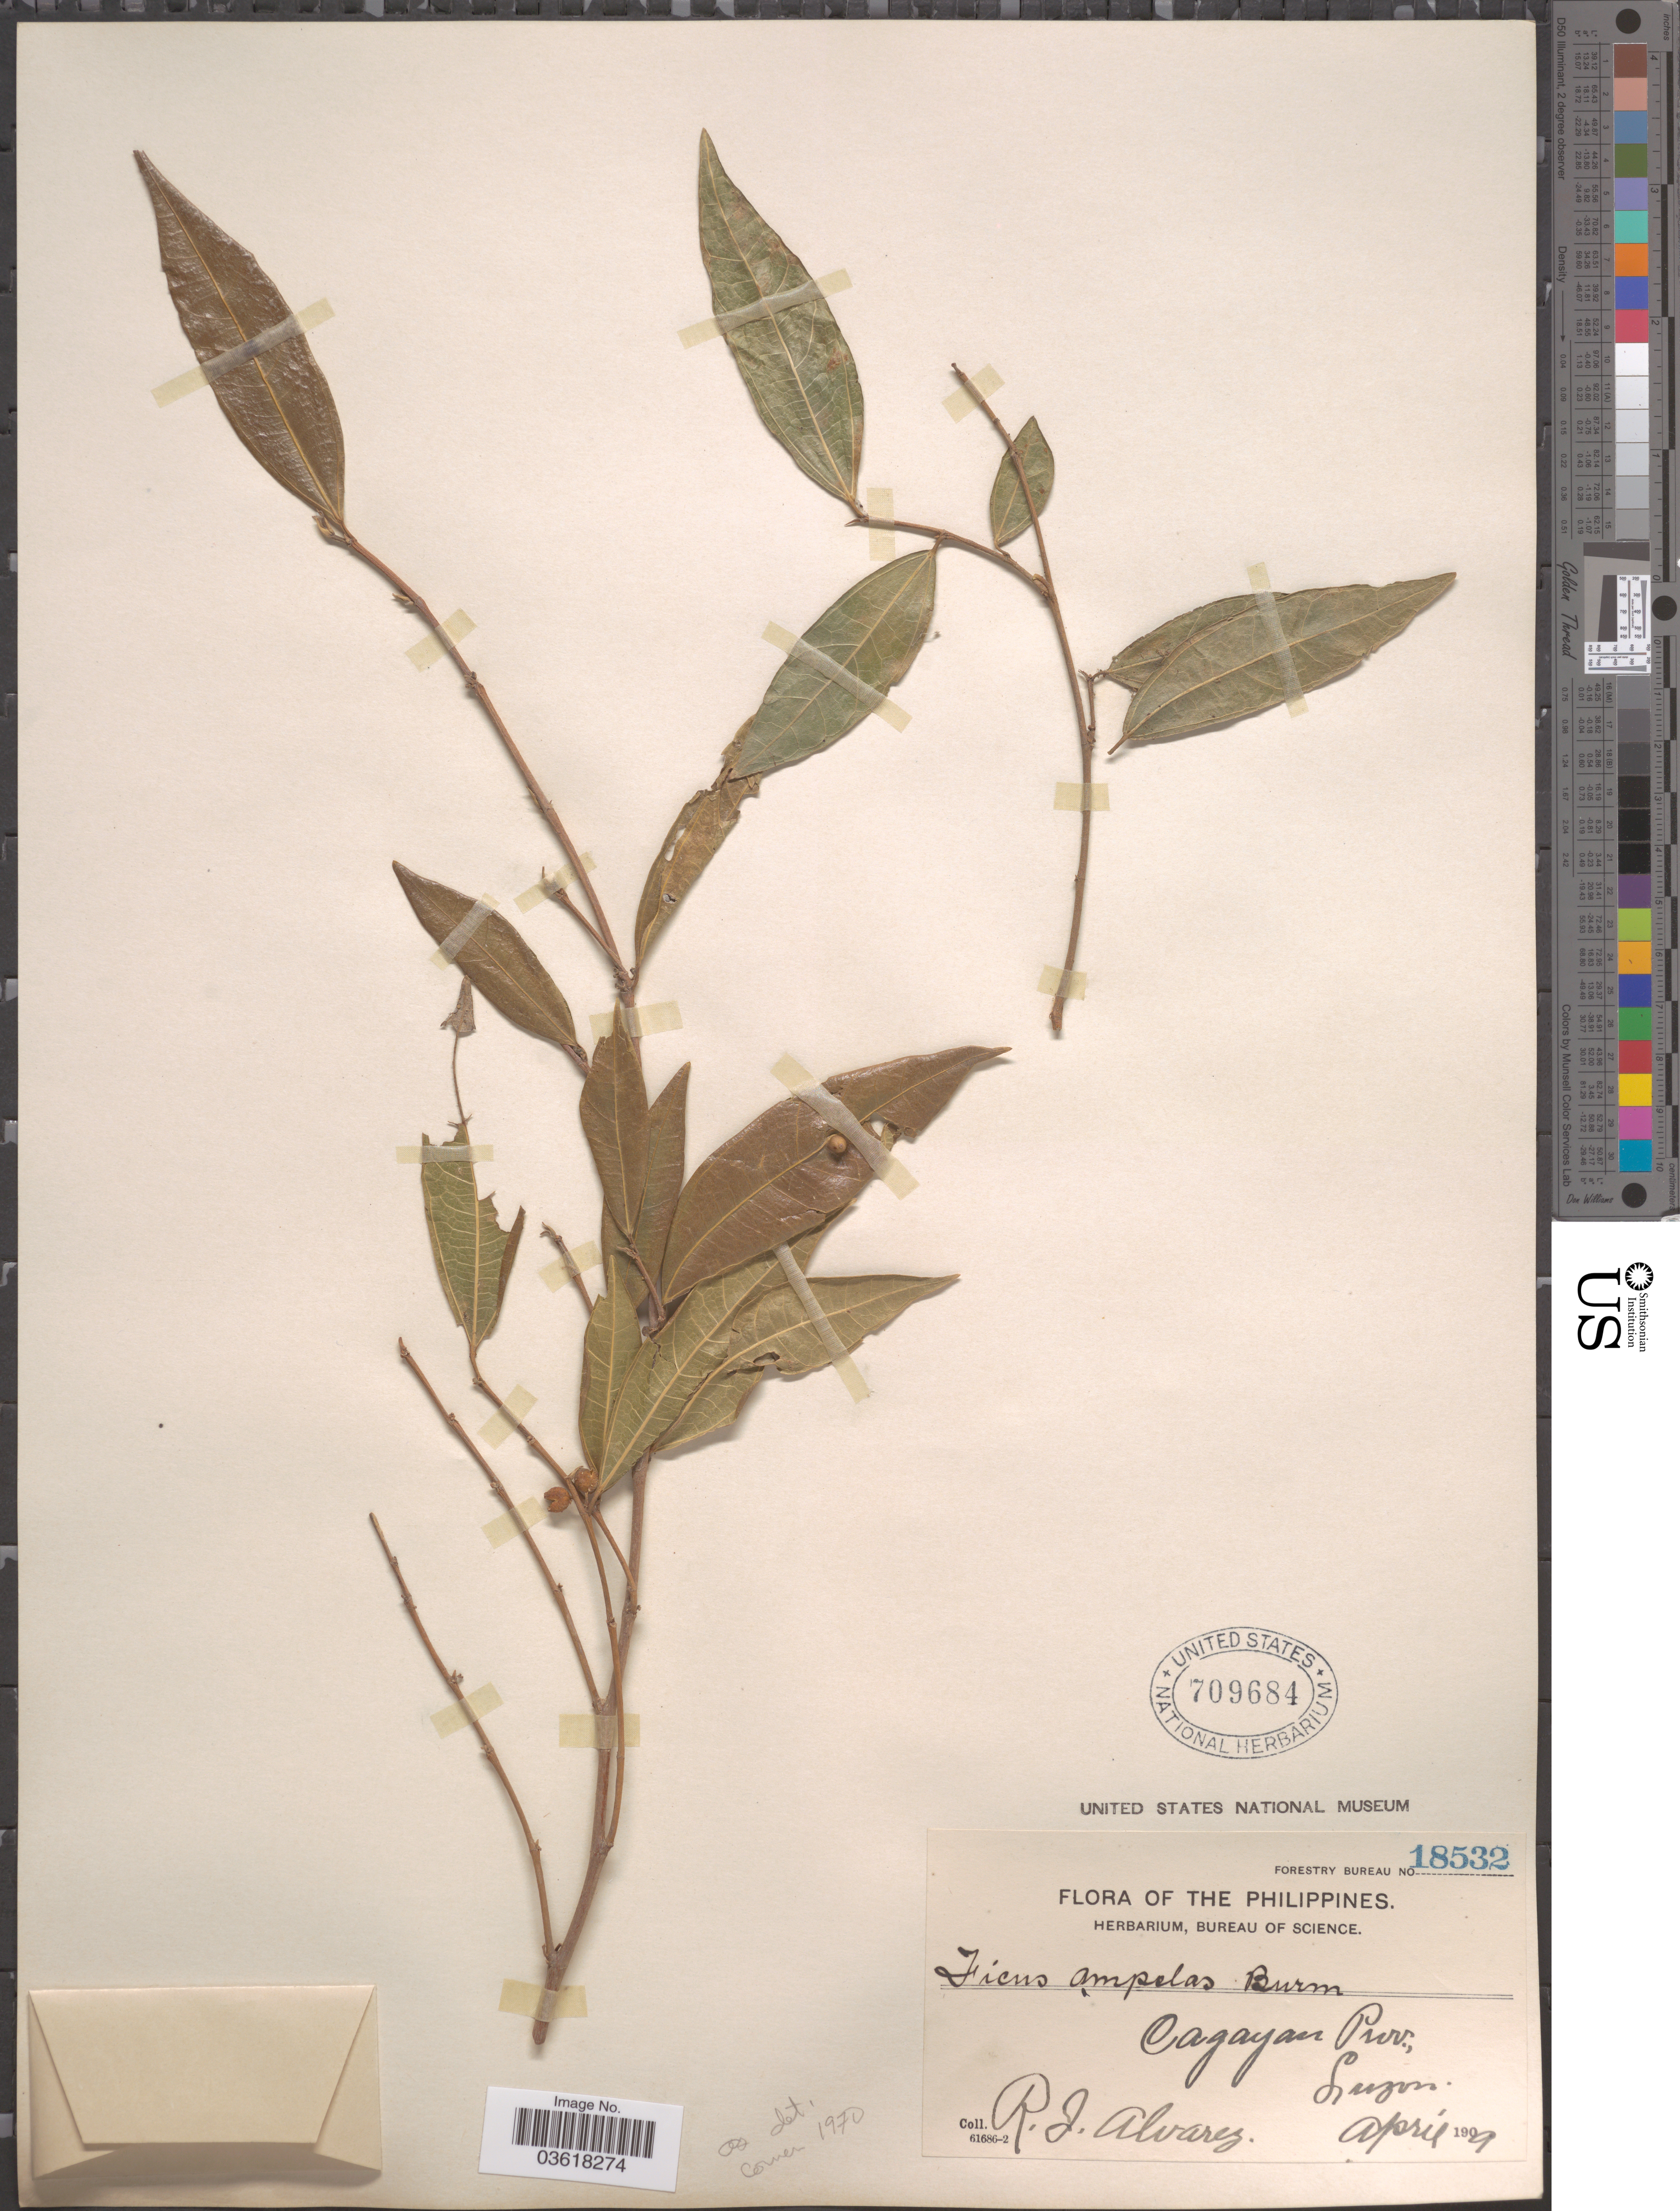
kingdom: Plantae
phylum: Tracheophyta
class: Magnoliopsida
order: Rosales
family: Moraceae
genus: Ficus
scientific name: Ficus ampelos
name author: Burm. f.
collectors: R. Alvarez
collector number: Forestry Bureau 18532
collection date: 1909-04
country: Philippines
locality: Cagayan Prov., Luzon.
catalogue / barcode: US 709684